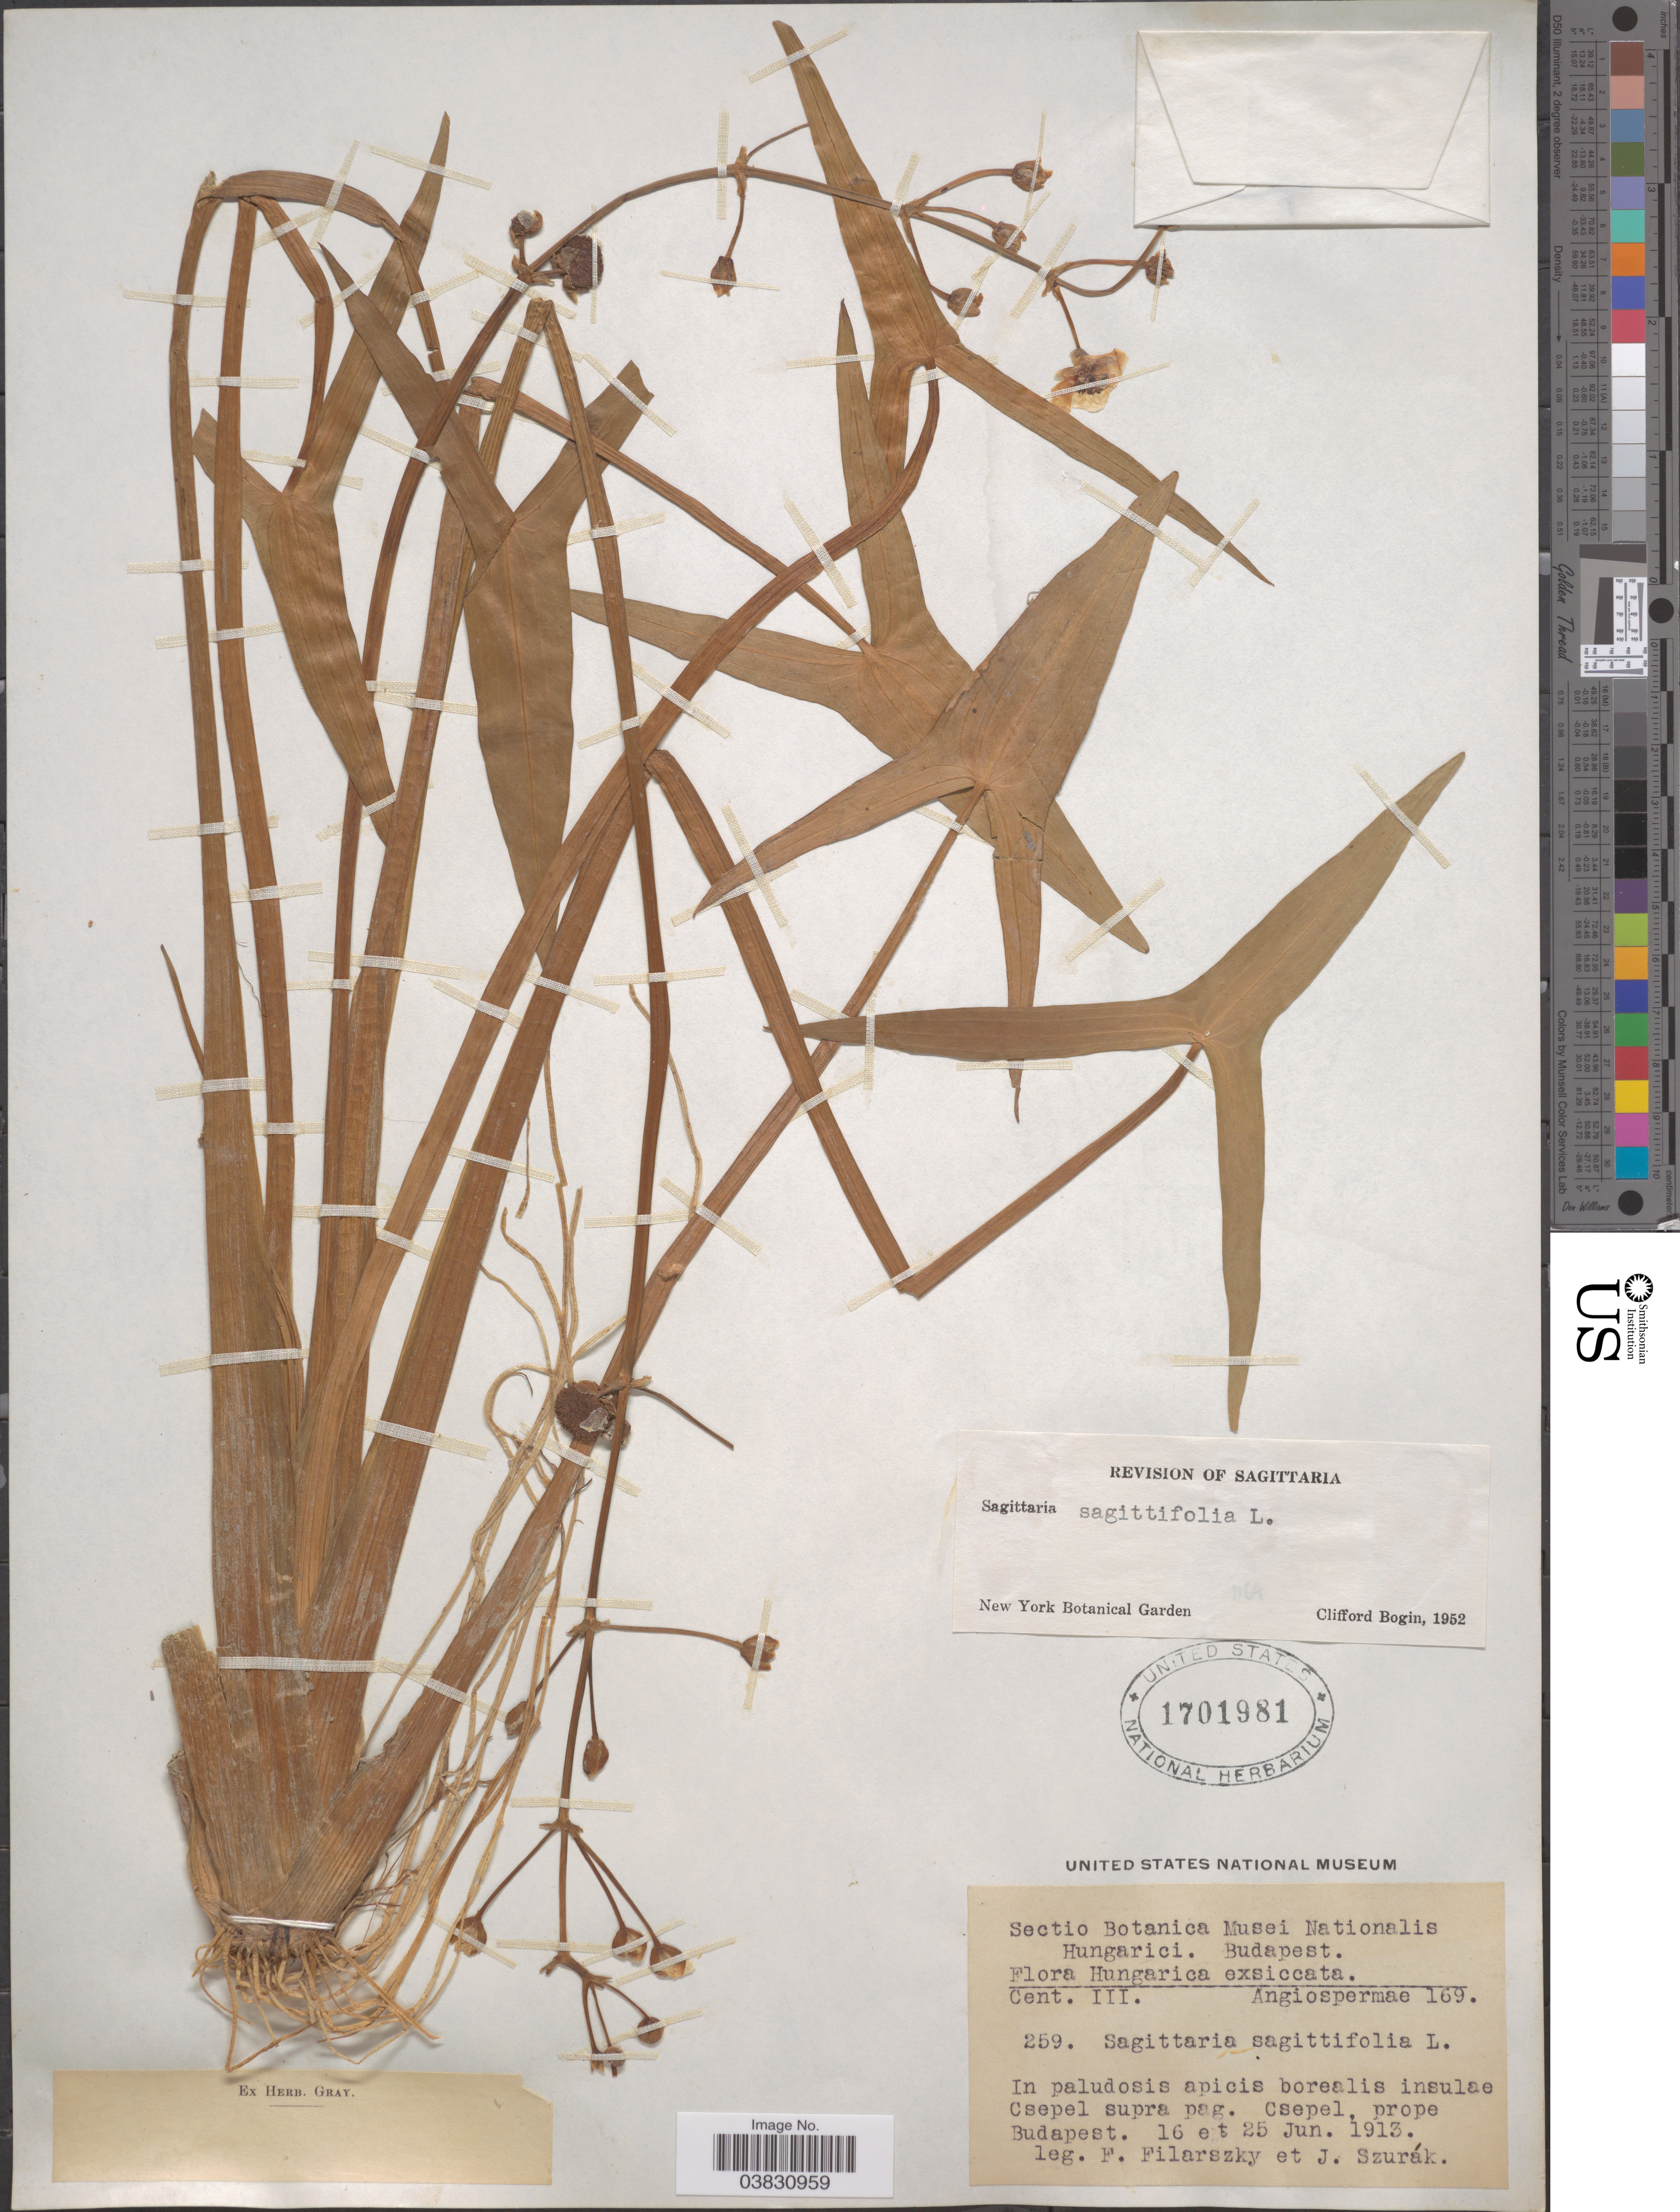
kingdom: Plantae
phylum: Tracheophyta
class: Liliopsida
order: Alismatales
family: Alismataceae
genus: Sagittaria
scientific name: Sagittaria sagittifolia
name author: L.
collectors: F. Filarszky & J. Szurak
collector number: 259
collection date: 1913-06-16/1913-06-25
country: Hungary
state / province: Budapest, Capital District of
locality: In paludosis apicis borealis insulae Csepel supra pag. Csepel, prope Budapest.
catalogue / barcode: US 1701981